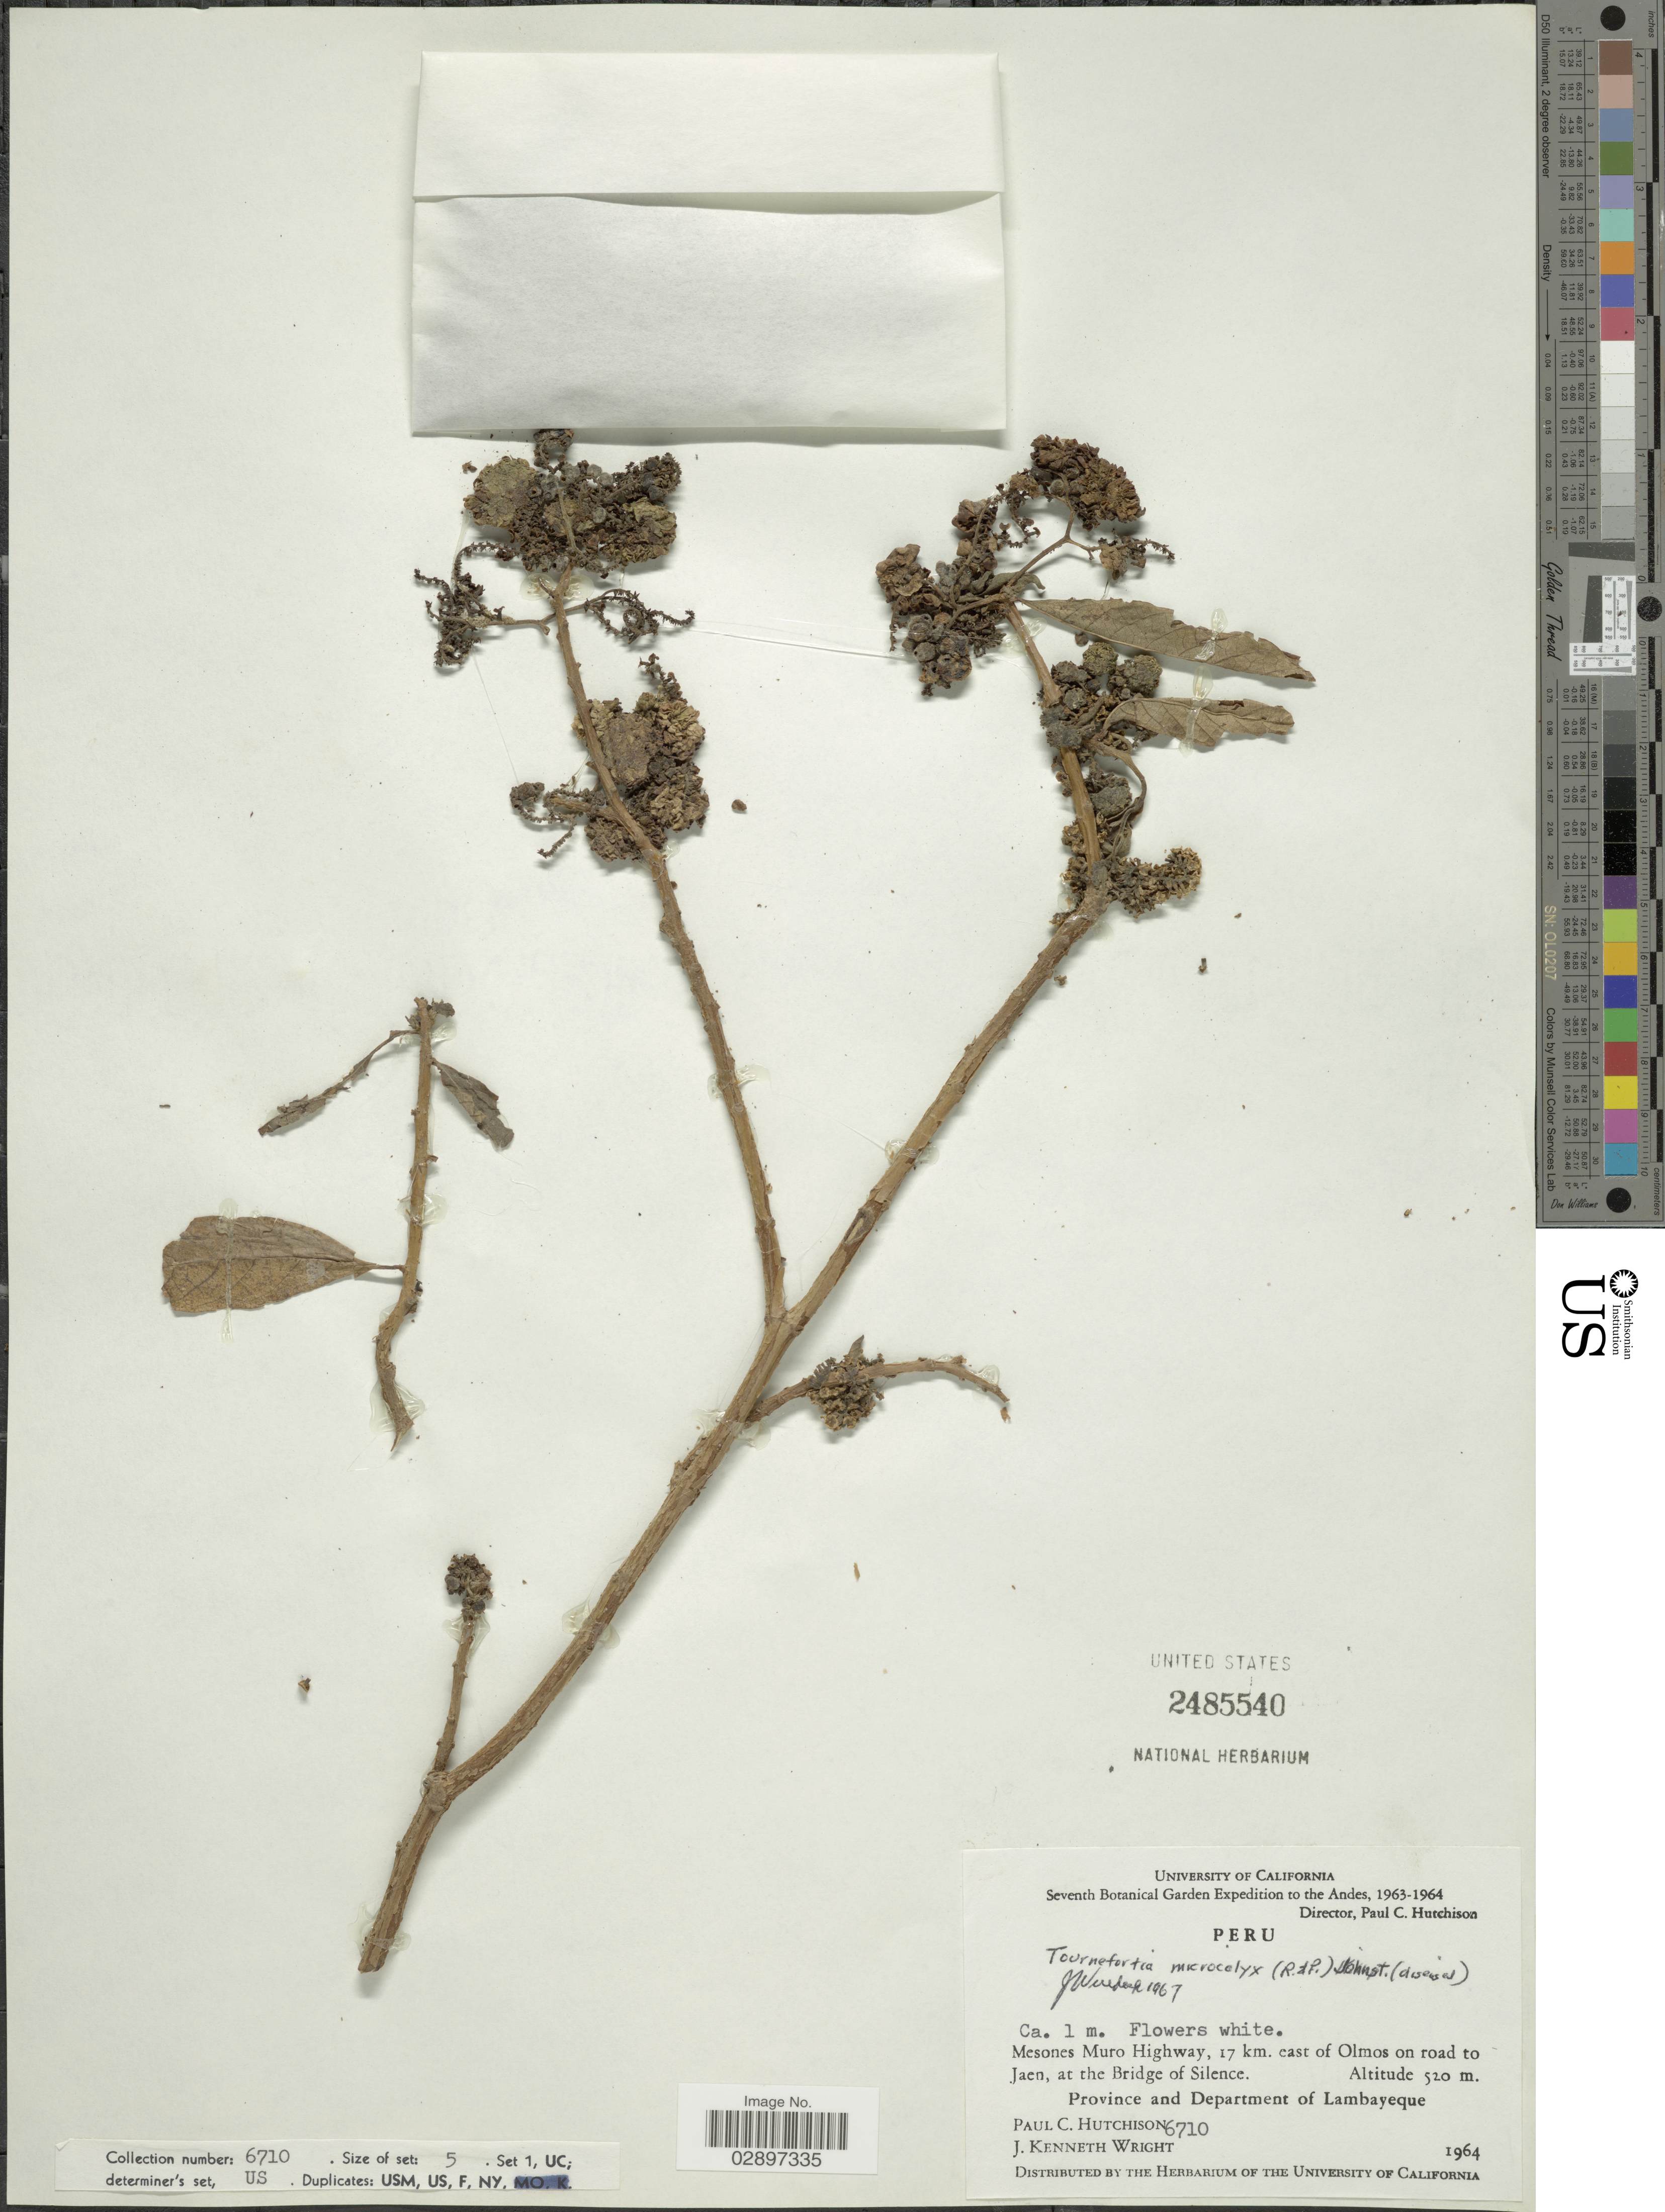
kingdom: Plantae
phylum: Tracheophyta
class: Magnoliopsida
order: Boraginales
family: Heliotropiaceae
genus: Tournefortia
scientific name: Tournefortia microcalyx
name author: (Ruiz & Pav.) I.M. Johnst.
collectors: P. C. Hutchison & J. K. Wright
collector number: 6710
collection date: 1964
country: Peru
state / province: Lambayeque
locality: Mesones Muro Highway, 17 km. east of Olmos on road to Jaen, at the Bridge of Silence. Province and Department of Lambayeque. The Andes.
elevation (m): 520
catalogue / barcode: US 2485540